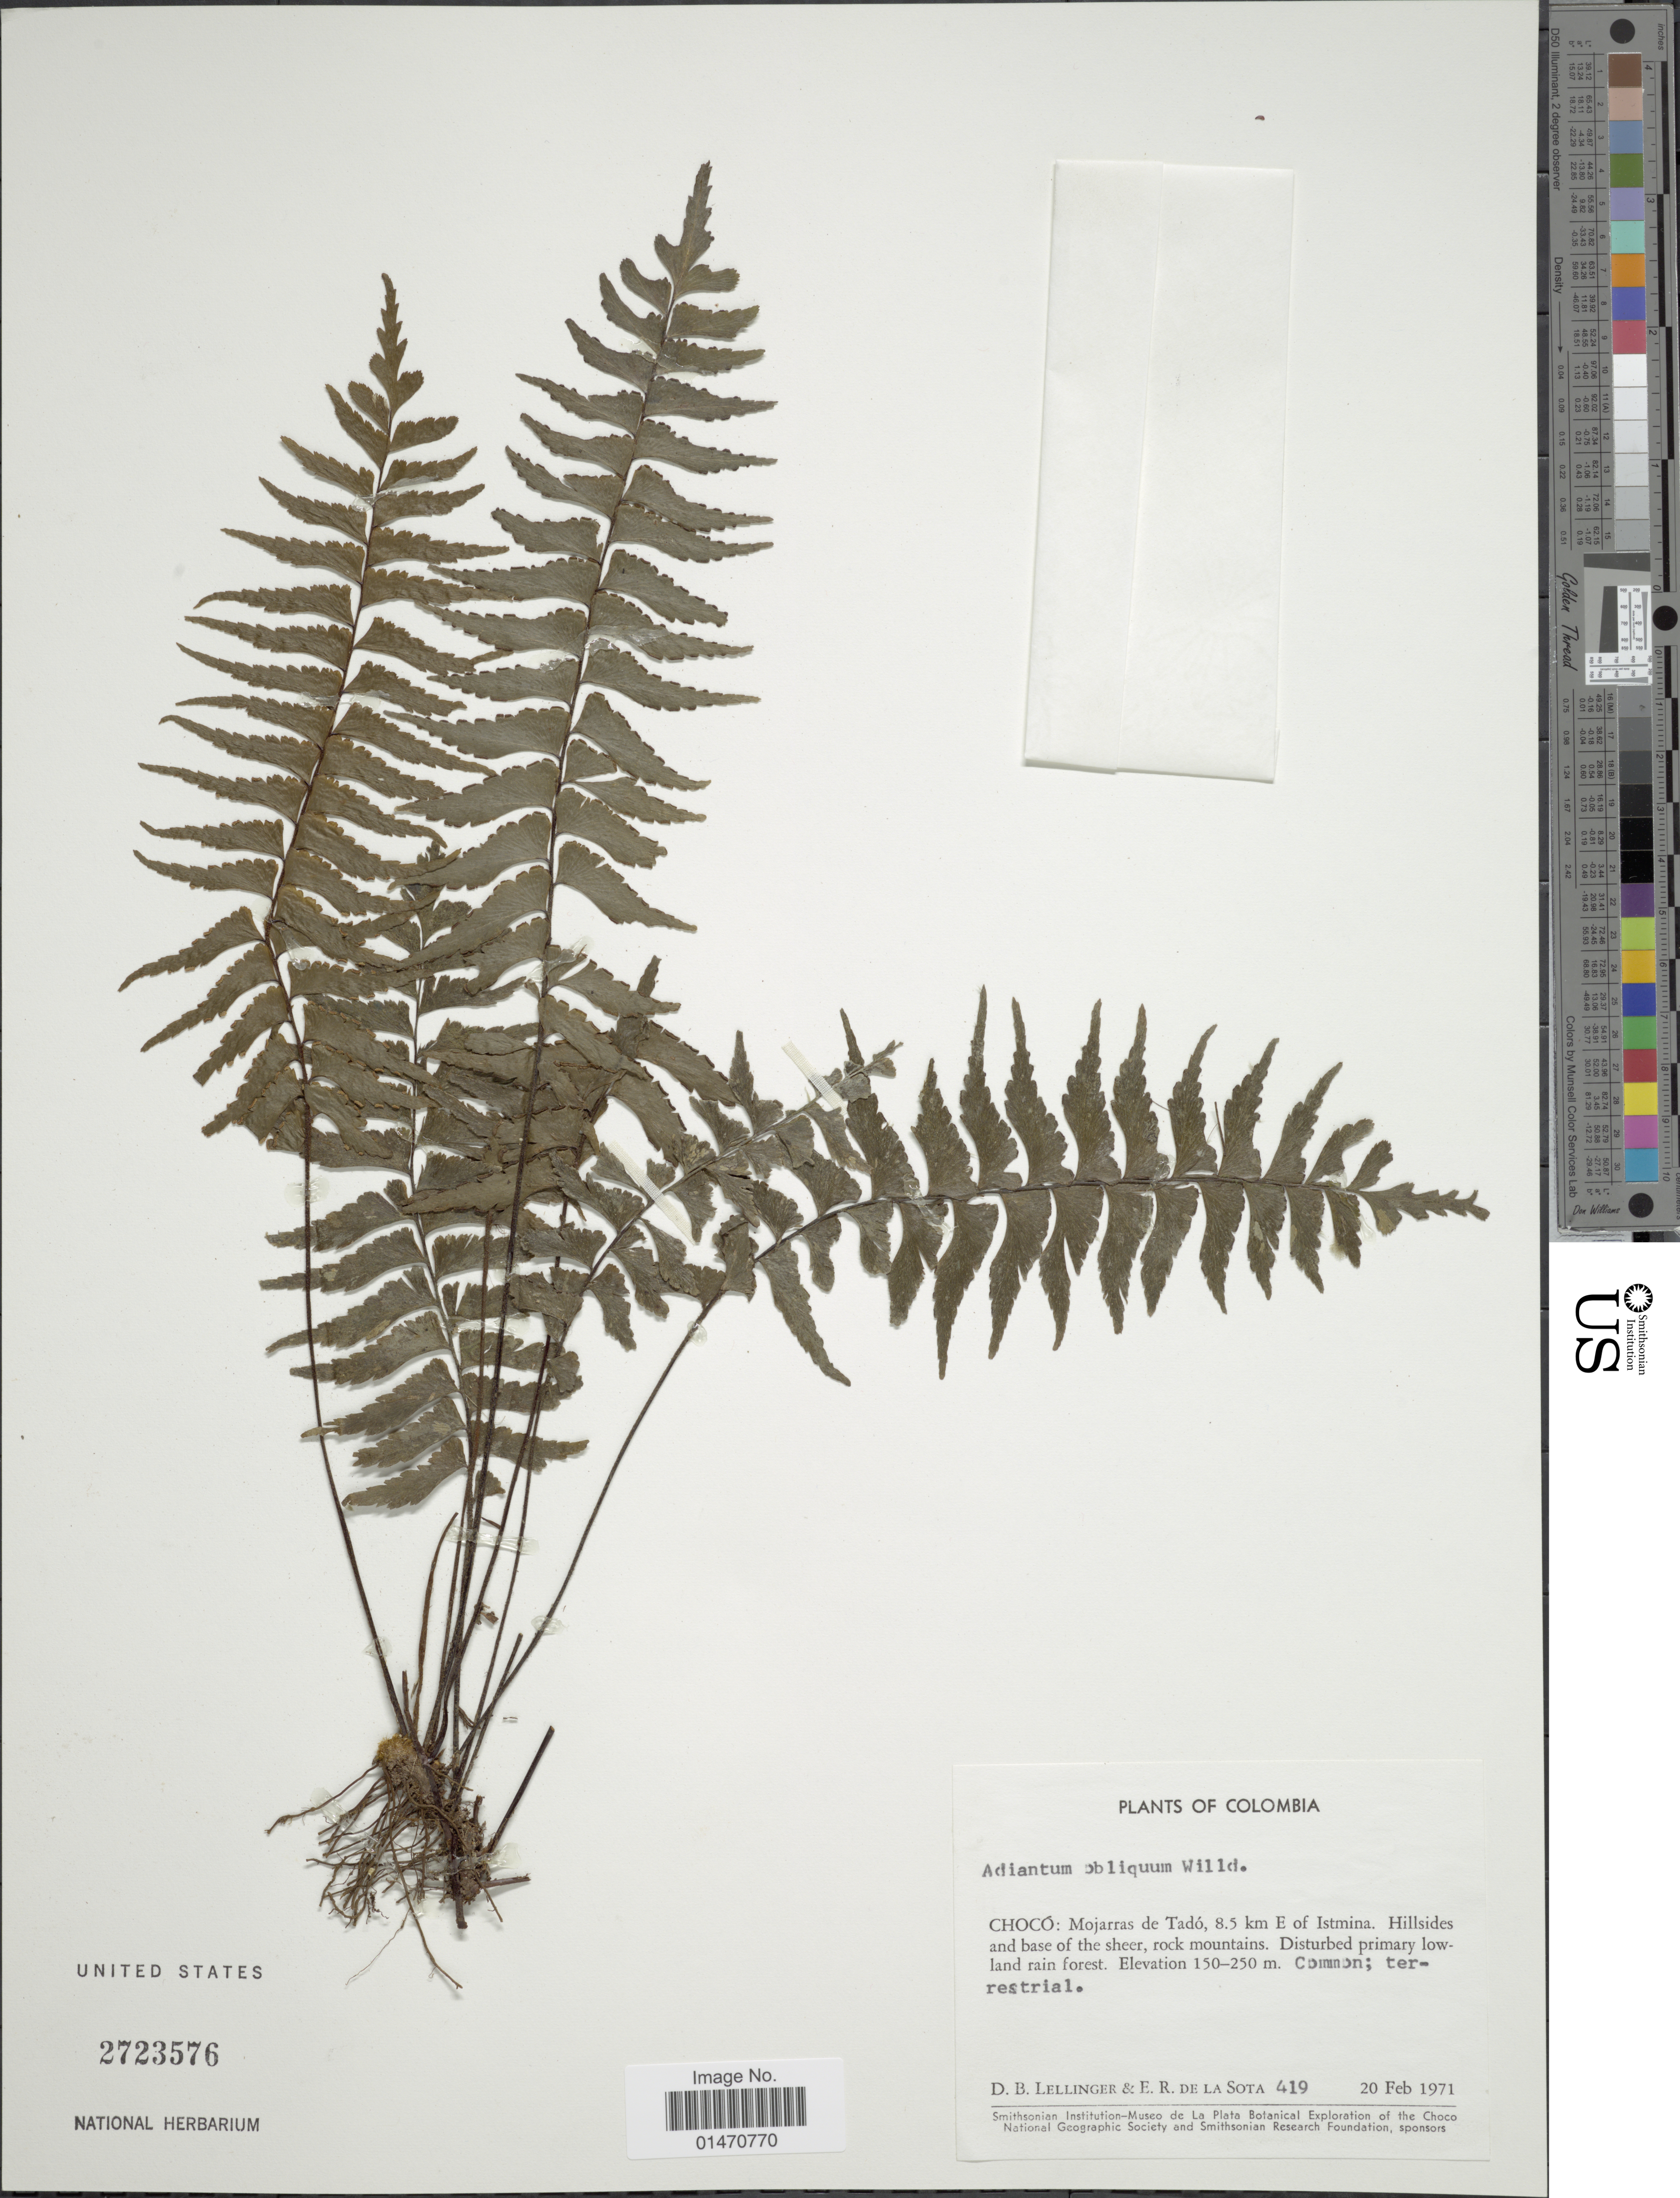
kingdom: Plantae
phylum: Tracheophyta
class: Polypodiopsida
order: Polypodiales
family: Pteridaceae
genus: Adiantum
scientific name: Adiantum obliquum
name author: Willd.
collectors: D. B. Lellinger & E. R. de la Sota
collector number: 419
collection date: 1971-02-20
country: Colombia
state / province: Chocó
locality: Chocó: Mojarras de Tadó 8.5 km E of Istmina, hillsides and base of the sheer, rock mountains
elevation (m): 150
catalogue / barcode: US 2723576